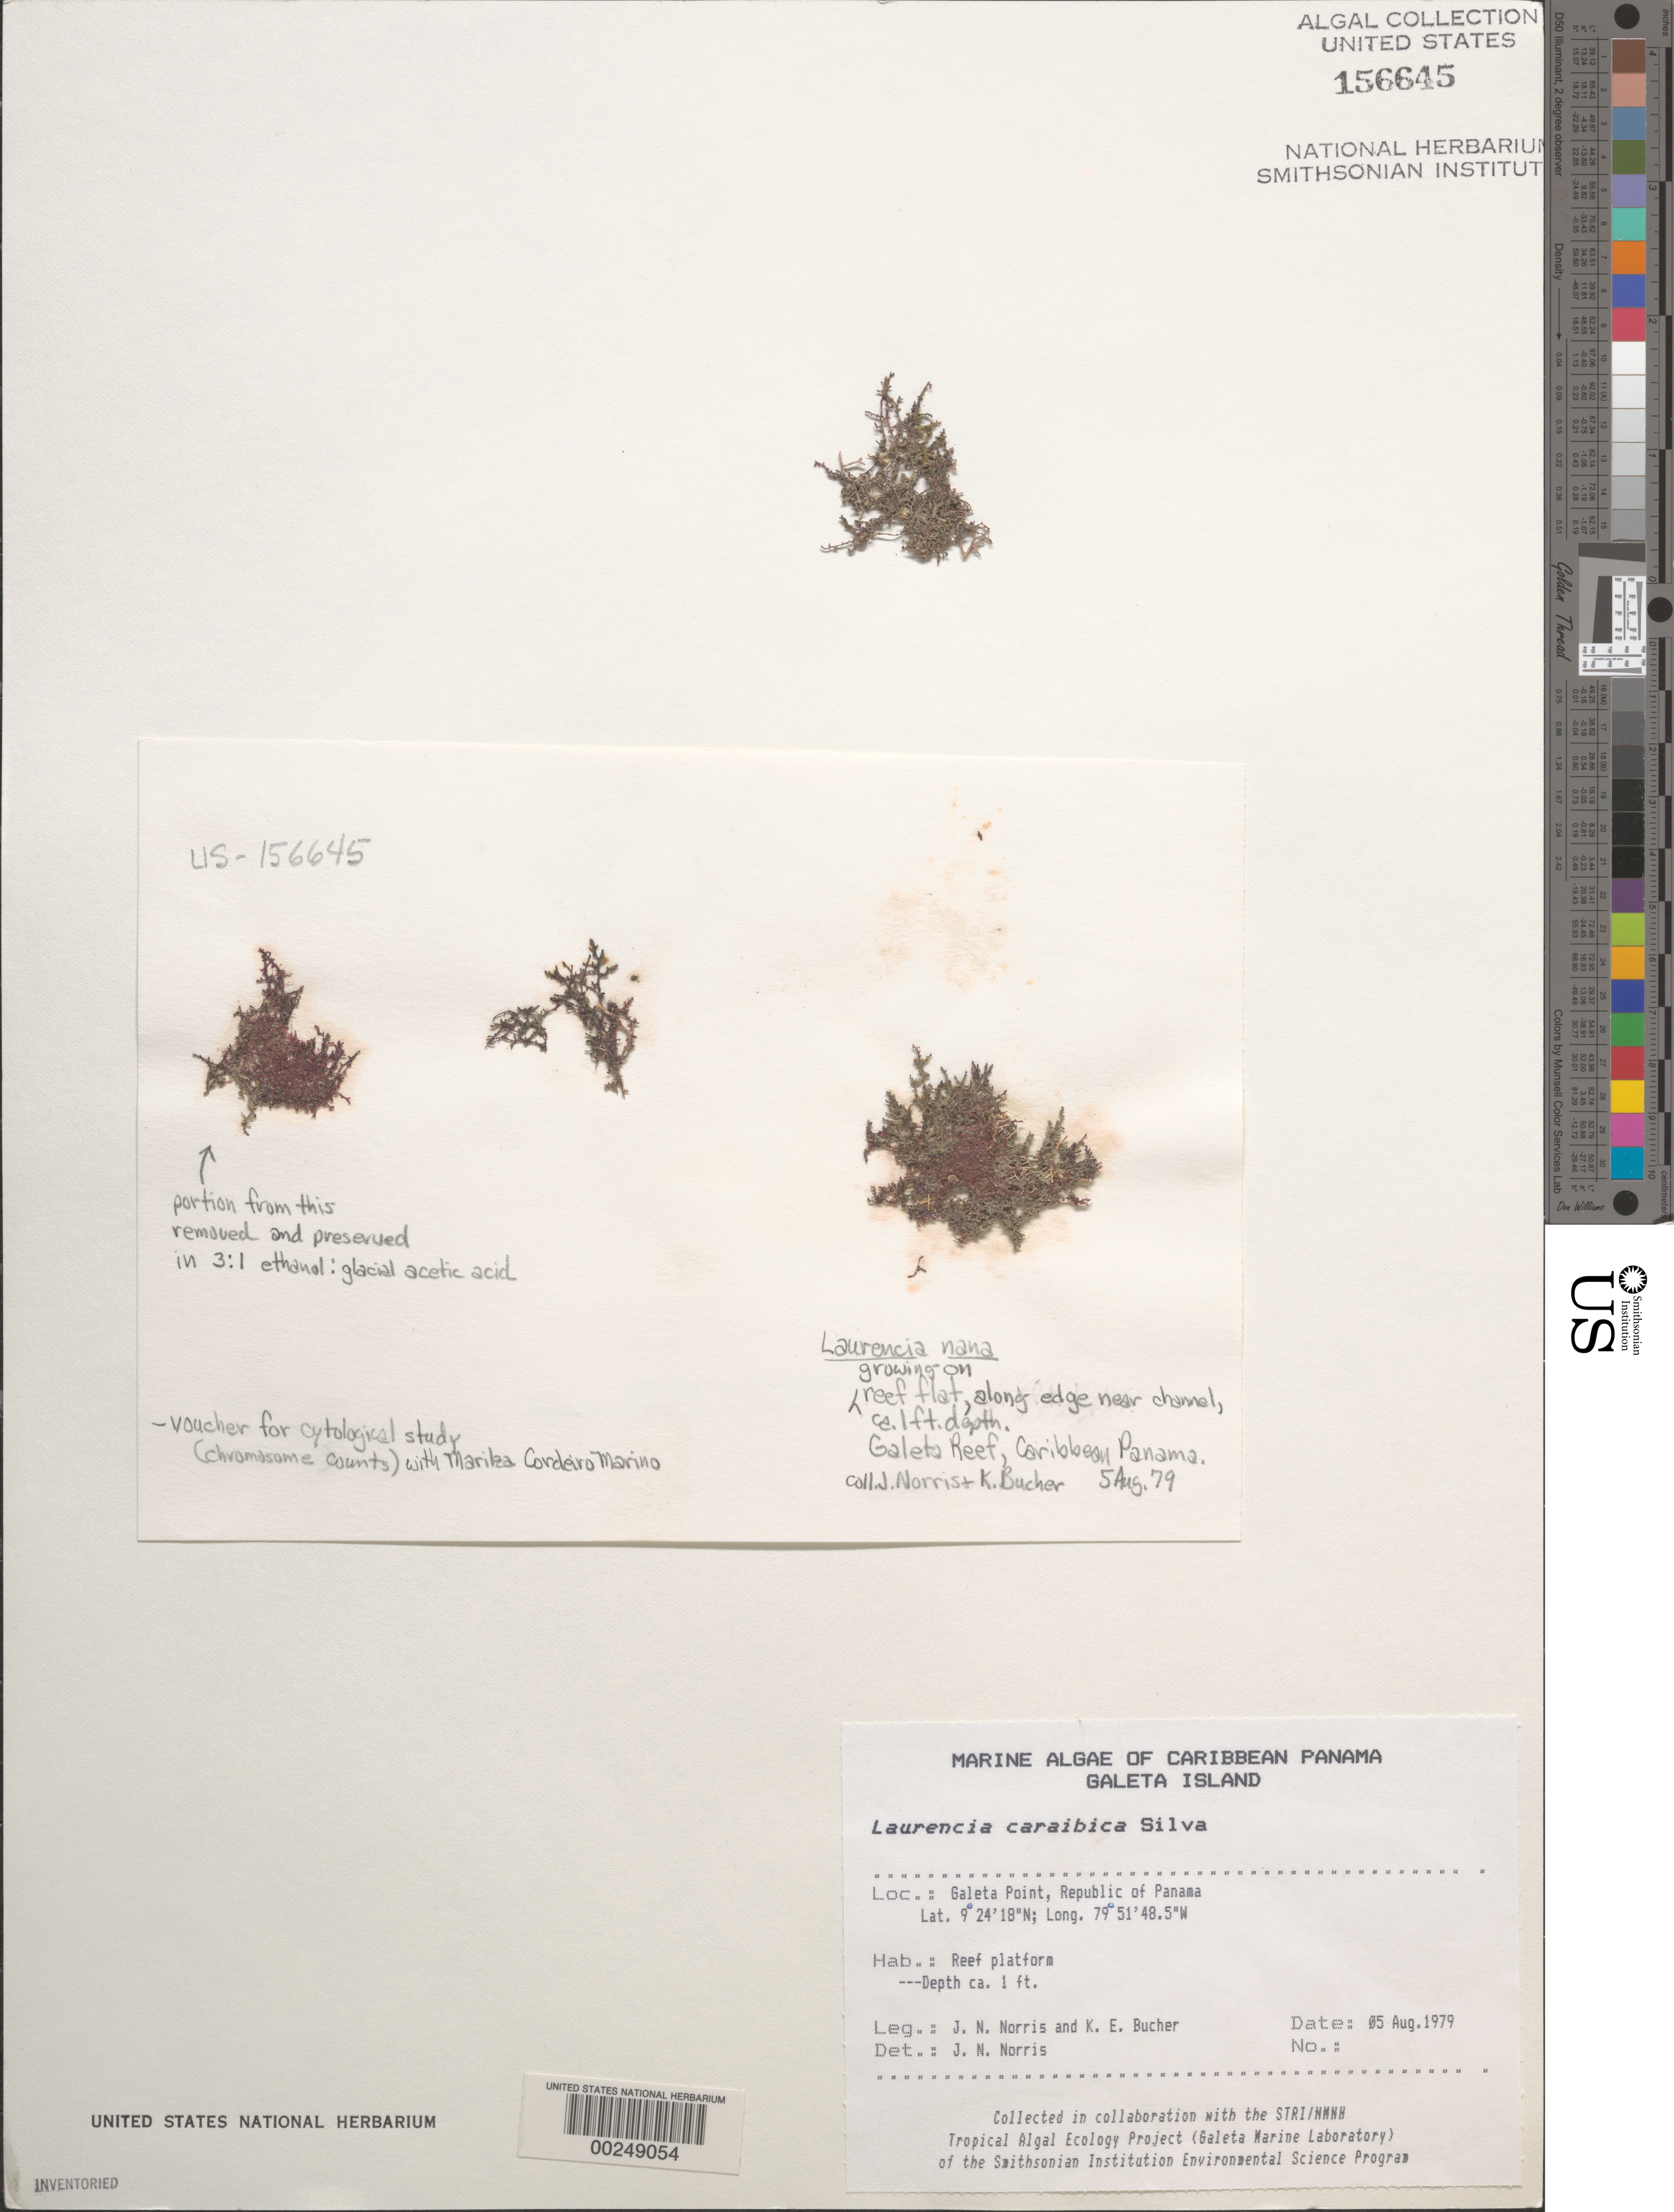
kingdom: Plantae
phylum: Rhodophyta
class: Florideophyceae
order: Ceramiales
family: Rhodomelaceae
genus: Laurencia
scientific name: Laurencia caraibica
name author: P.C. Silva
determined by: Norris, James N.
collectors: J. N. Norris & K. E. Bucher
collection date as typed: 05 Aug 1979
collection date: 1979-08-05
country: Panama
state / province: Colón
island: Galeta Island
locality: Galeta Point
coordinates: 9 24' 18" N, 79 51' 48.5" W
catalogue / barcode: US 156645